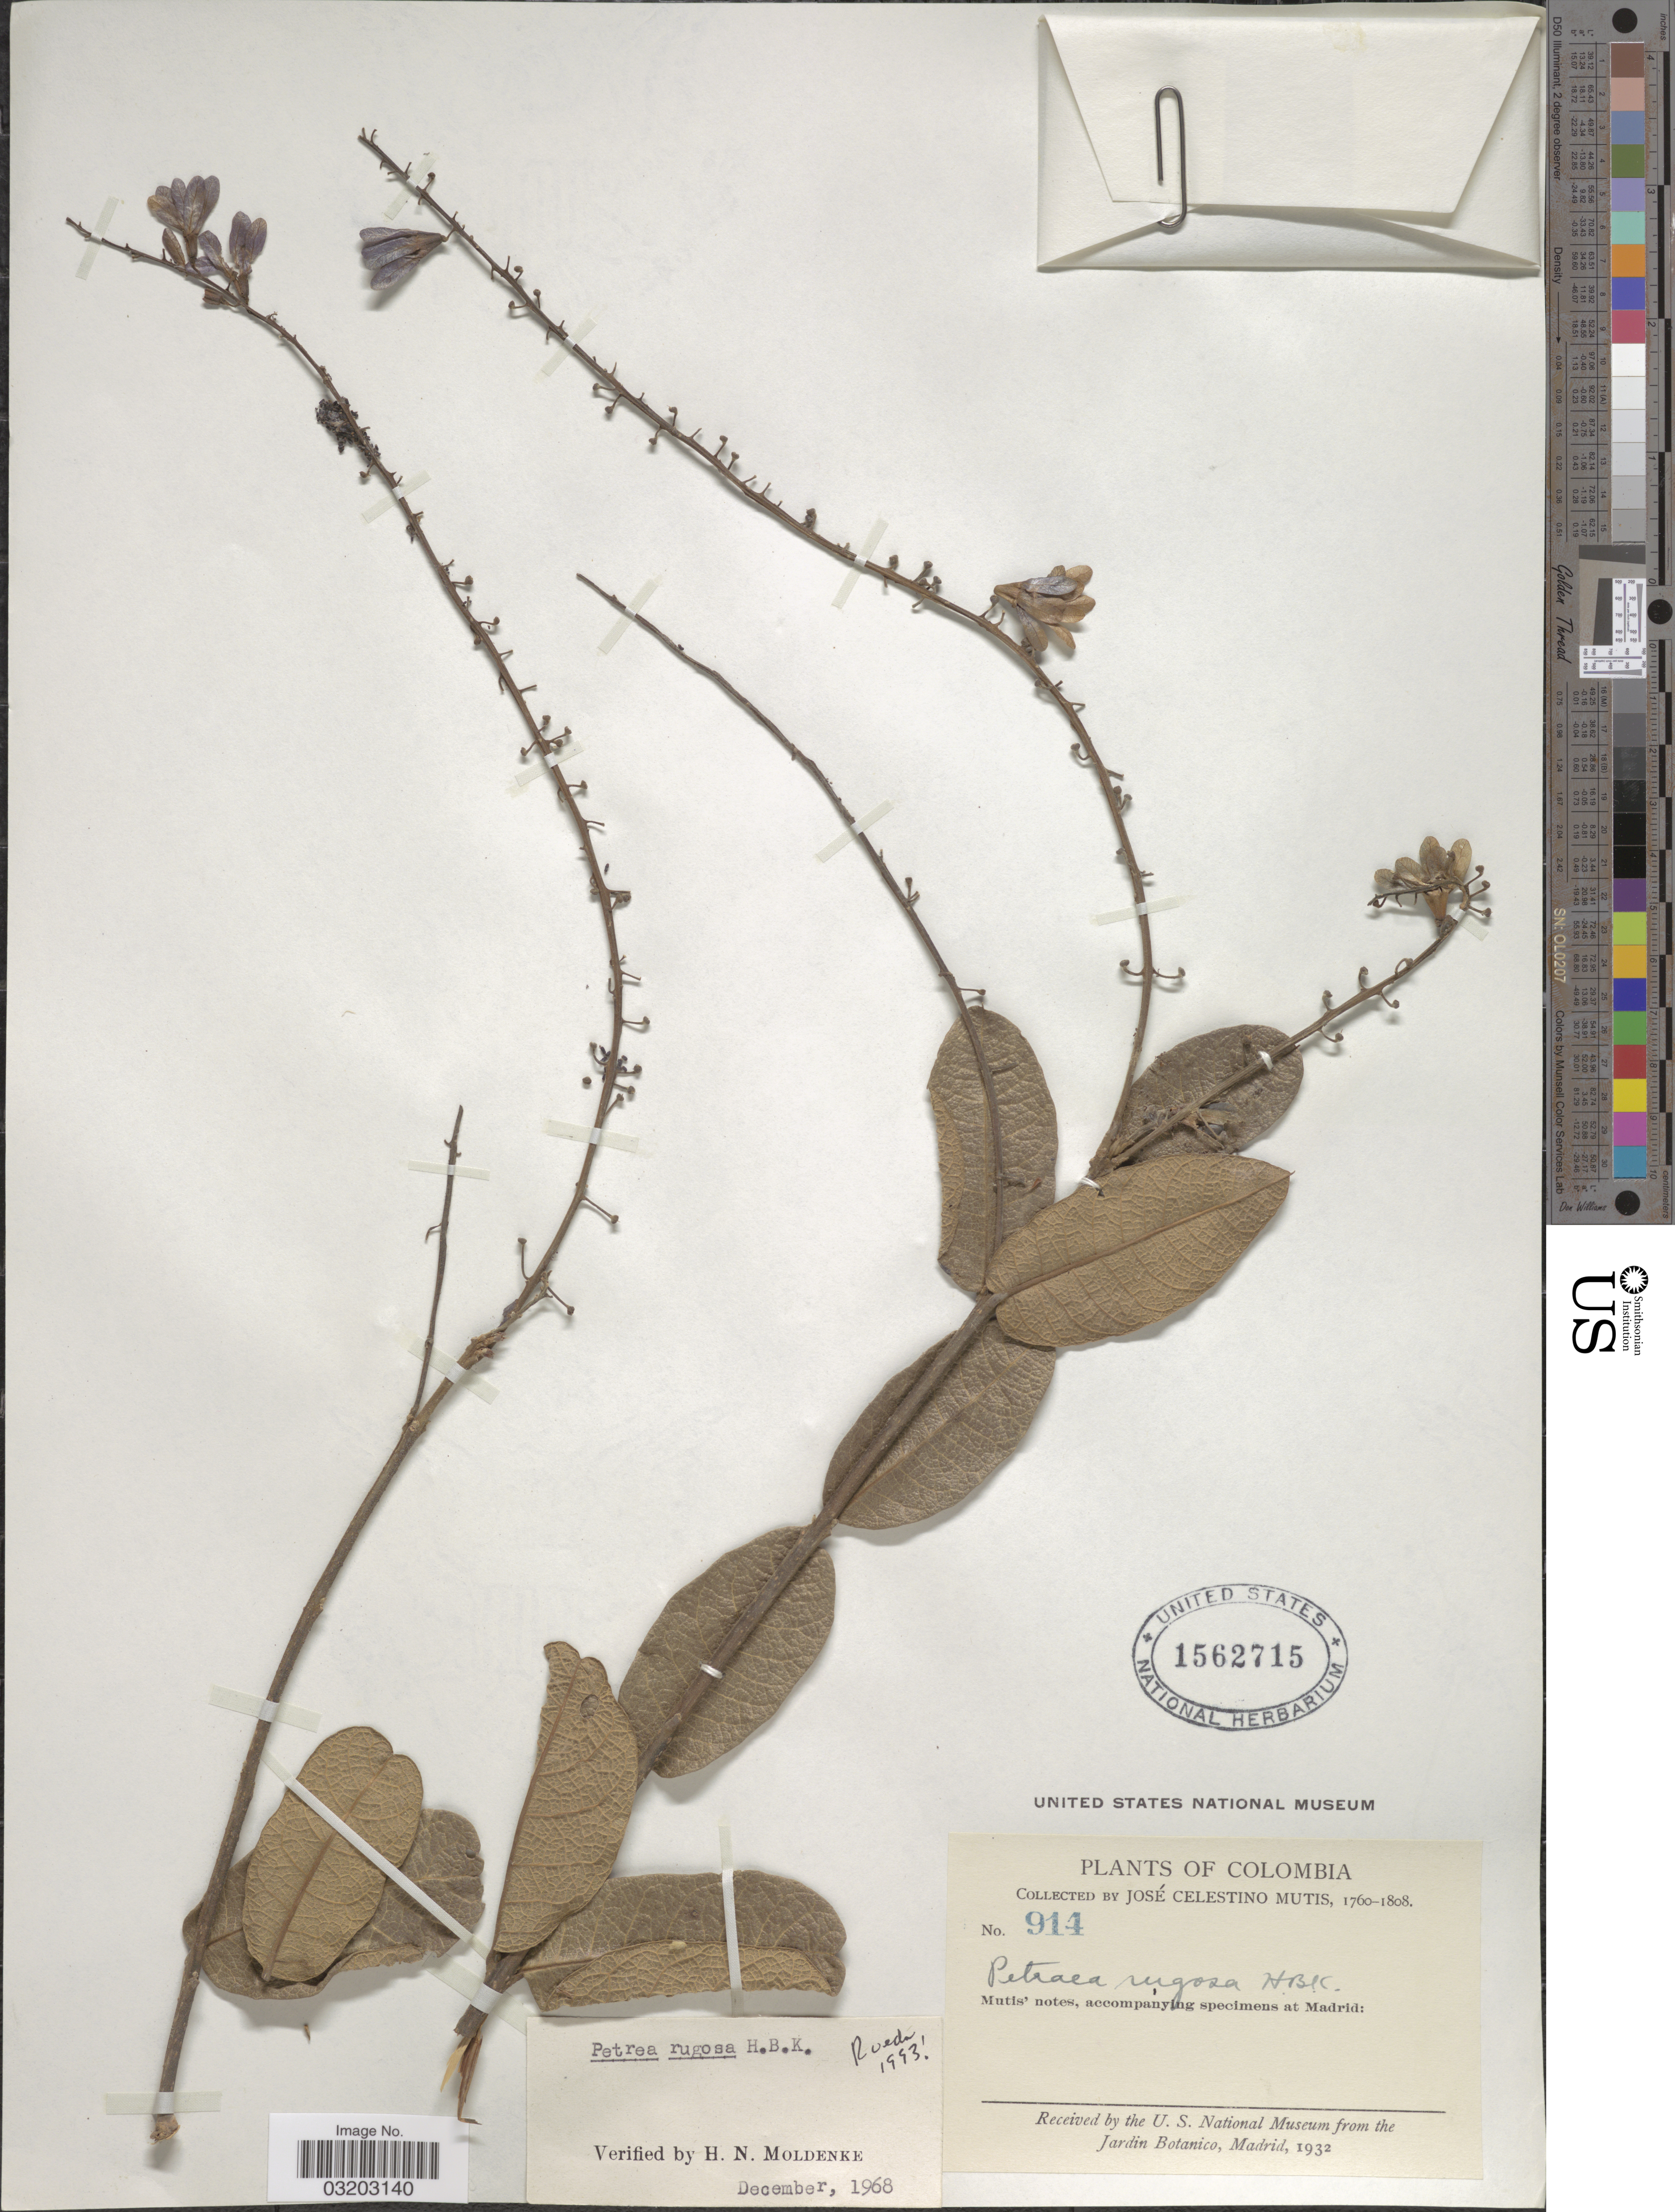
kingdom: Plantae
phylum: Tracheophyta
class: Magnoliopsida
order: Lamiales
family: Verbenaceae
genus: Petrea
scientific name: Petrea rugosa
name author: Kunth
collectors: J. C. B. Mutis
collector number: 914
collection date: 1760/1808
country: Colombia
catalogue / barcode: US 1562715